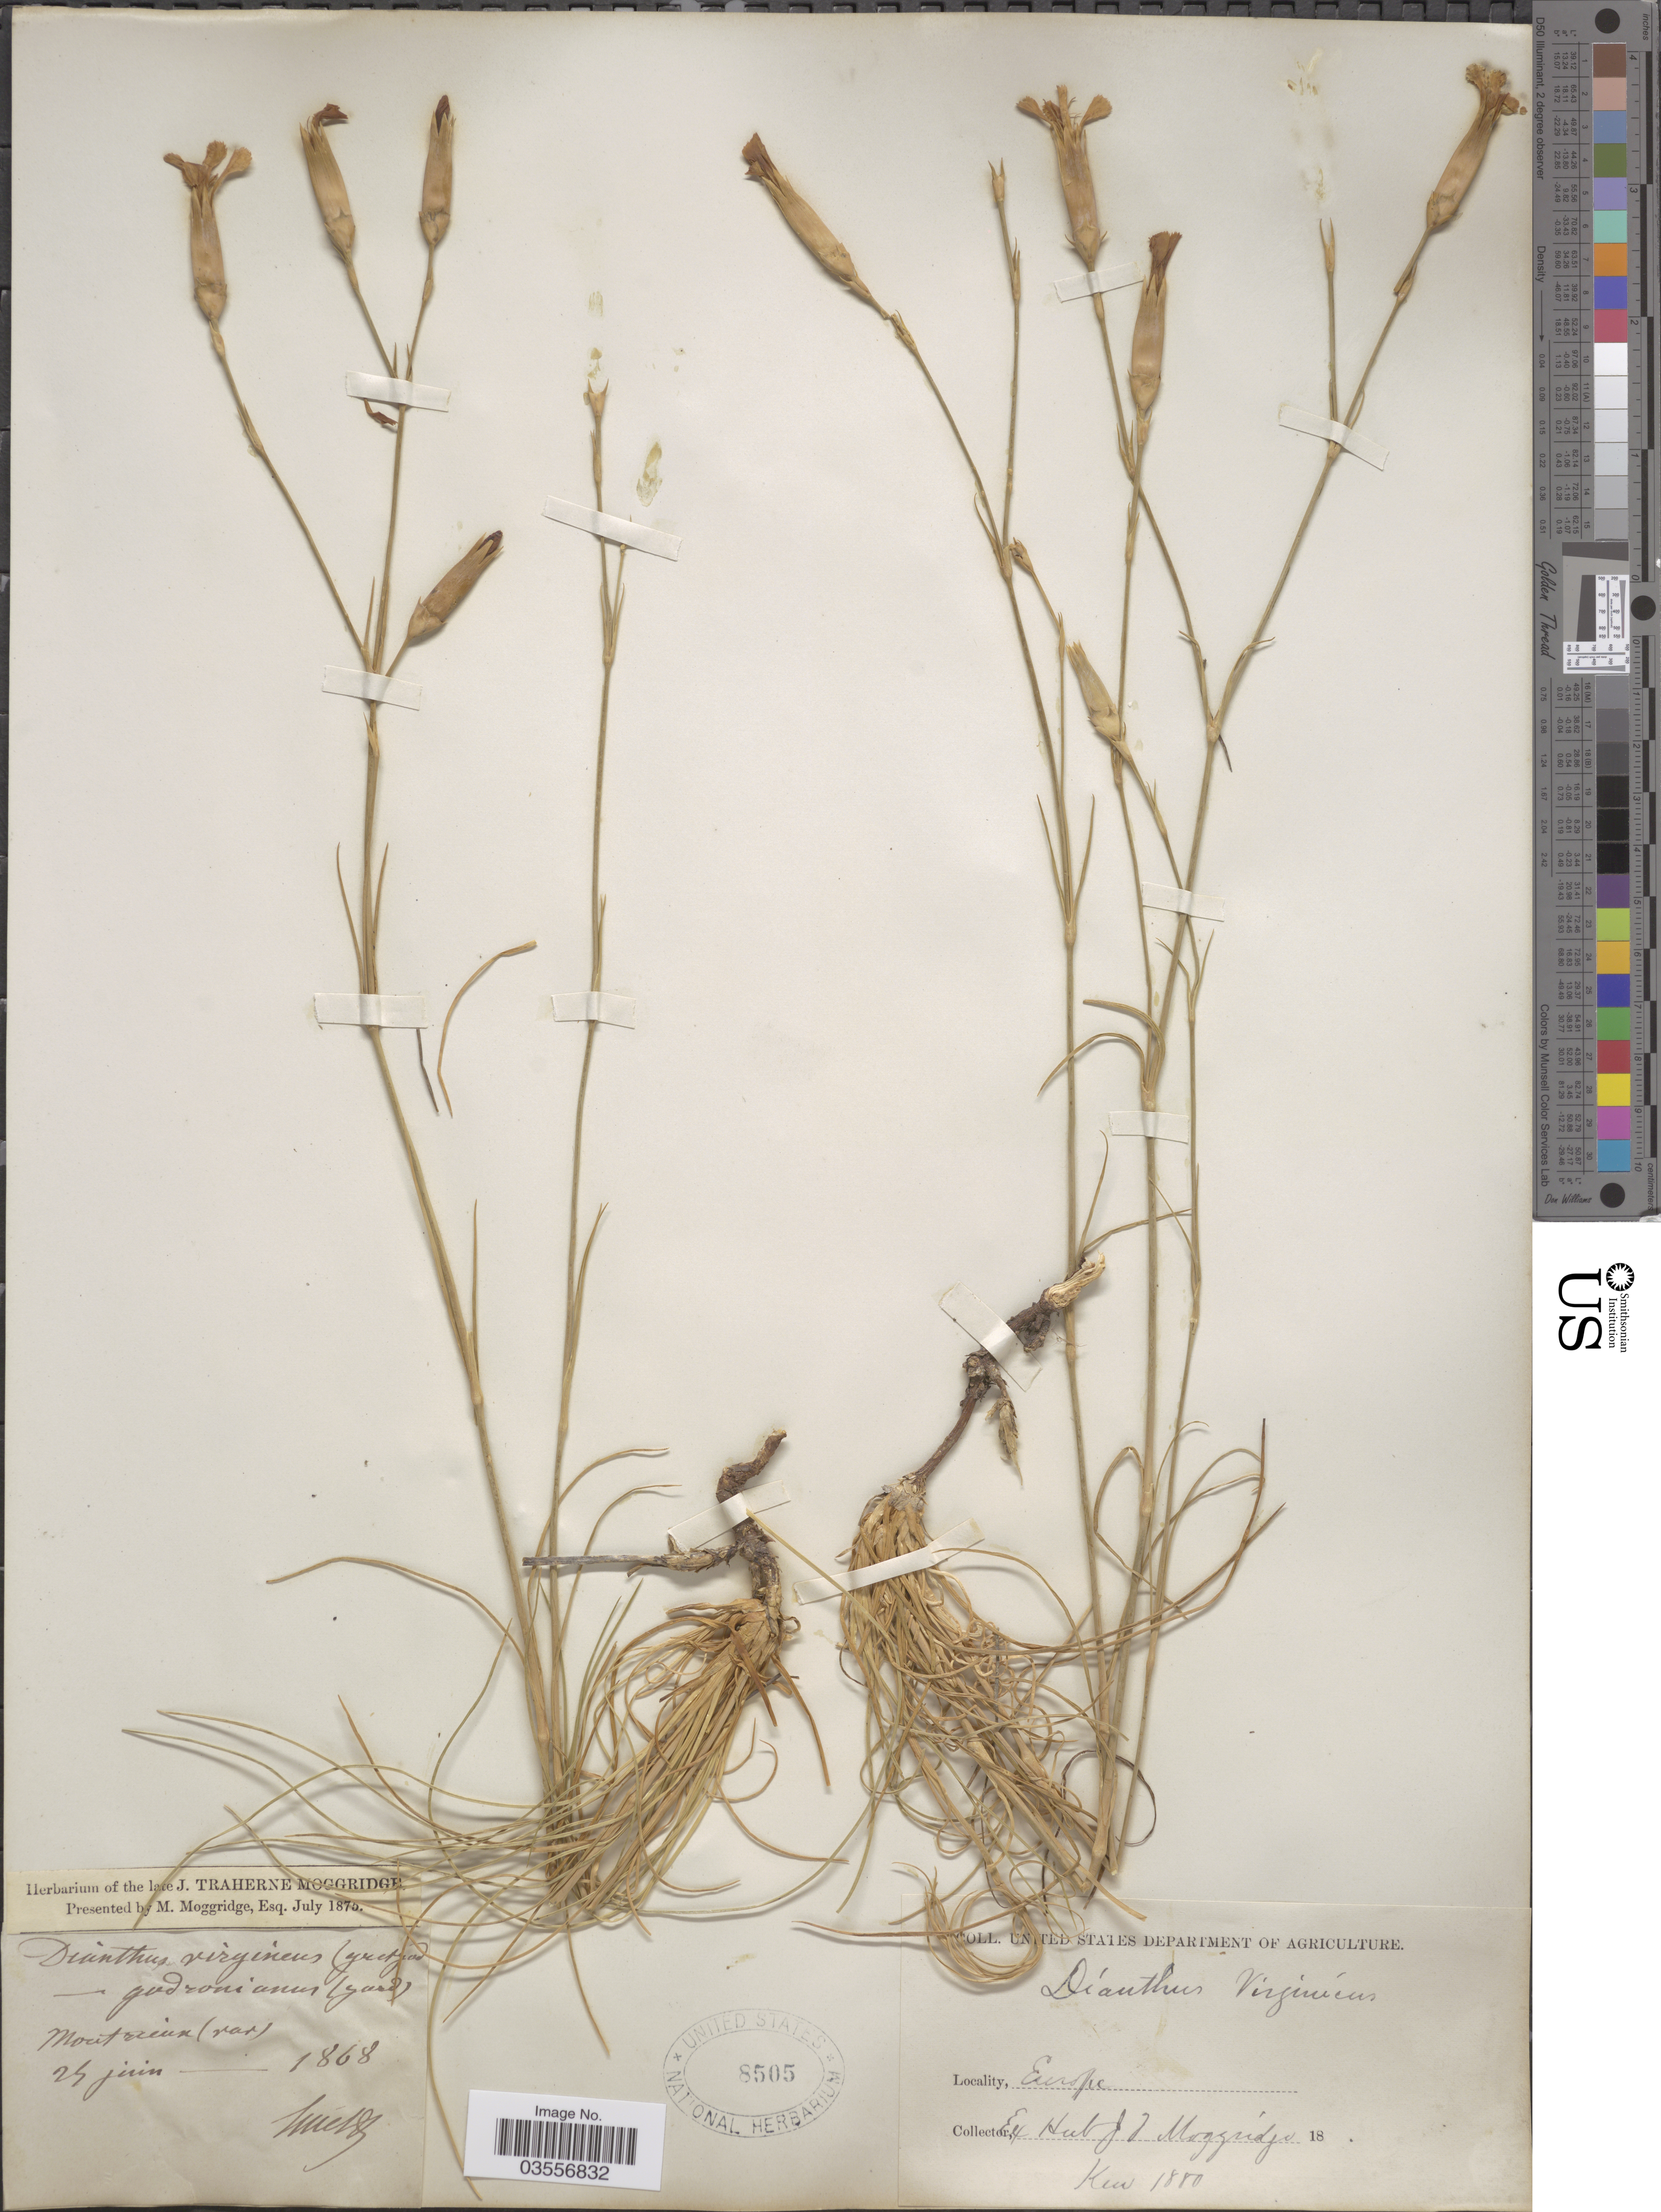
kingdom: Plantae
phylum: Tracheophyta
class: Magnoliopsida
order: Caryophyllales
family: Caryophyllaceae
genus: Dianthus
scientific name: Dianthus virgineus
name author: Hablitz ex M. Bieb.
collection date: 1868-06-24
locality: Montozina [interpreted] (rar). Europe.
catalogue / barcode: US 8505